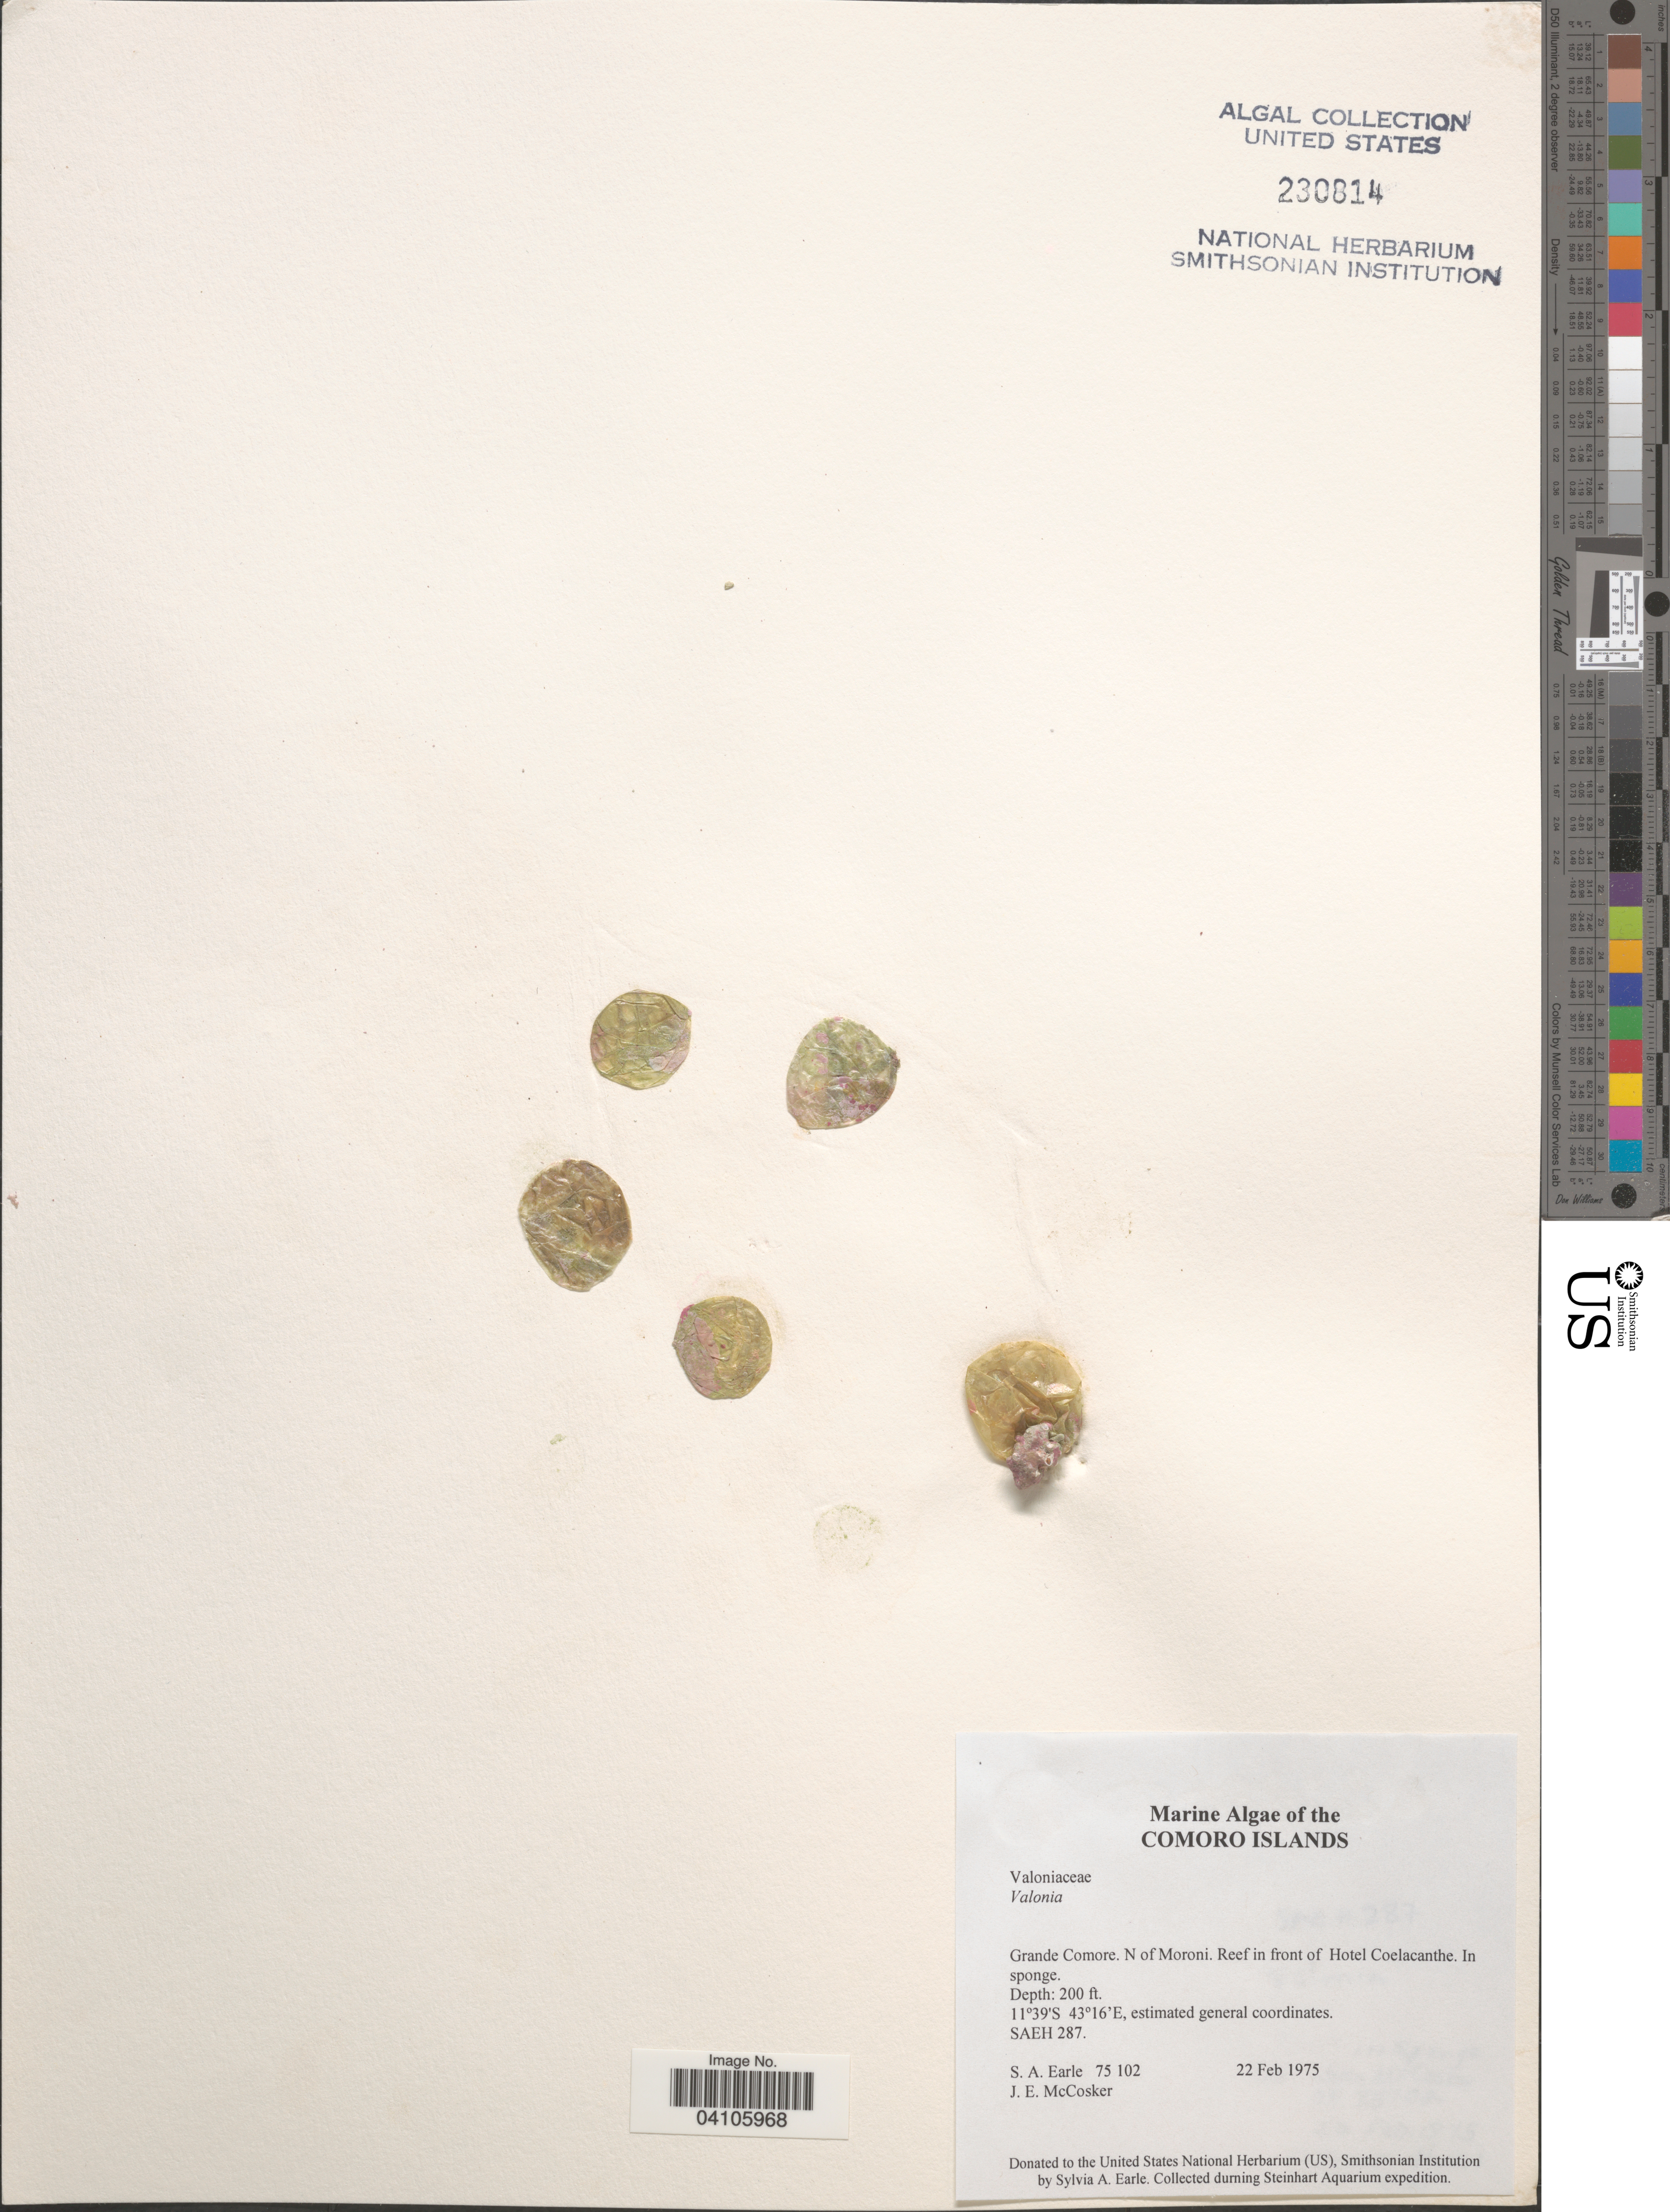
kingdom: Plantae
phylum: Chlorophyta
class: Ulvophyceae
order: Siphonocladales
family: Valoniaceae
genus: Valonia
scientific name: Valonia sp.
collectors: S. A. Earle & J. McCosker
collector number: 75102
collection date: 1975-02-22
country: Comoros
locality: Grande Comore. N of Moroni. Reef in front of Hotel Coelacanthe. In sponge. Steinhart Aquarium expedition.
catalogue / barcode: US 230814